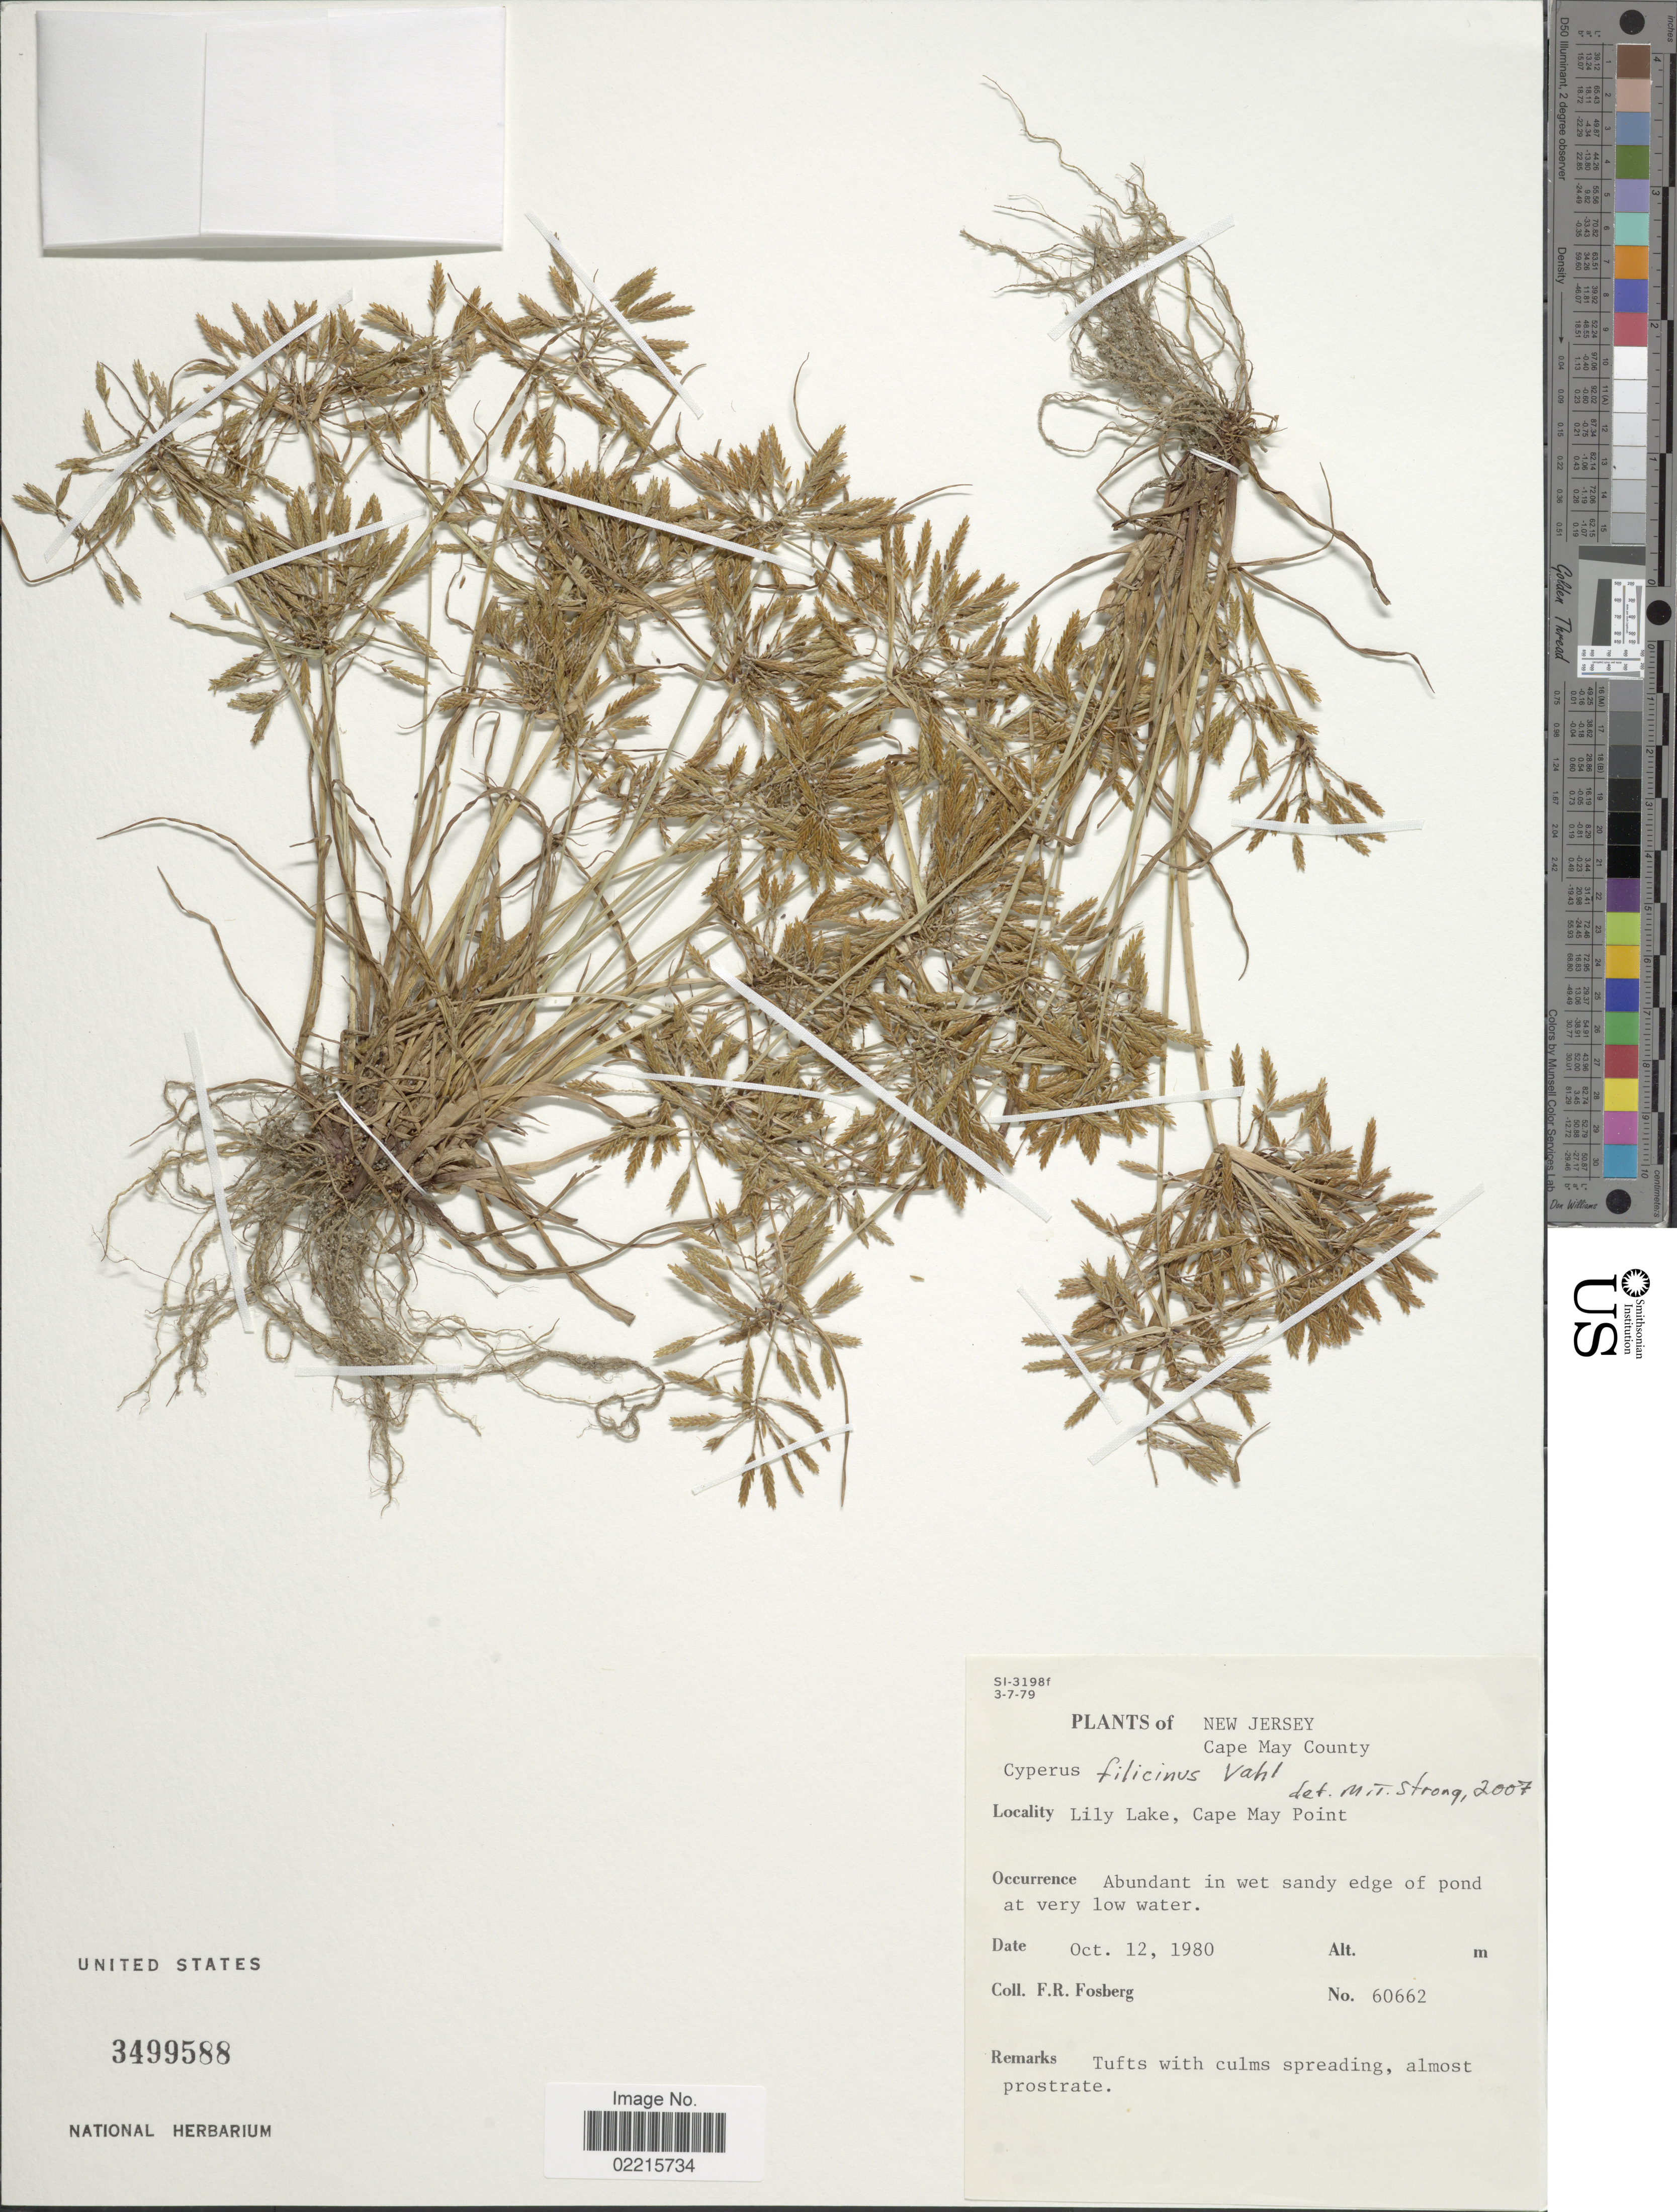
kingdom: Plantae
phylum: Tracheophyta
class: Liliopsida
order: Poales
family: Cyperaceae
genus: Cyperus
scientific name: Cyperus filicinus Vahl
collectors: F. R. Fosberg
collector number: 60662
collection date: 1980-10-12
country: United States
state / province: New Jersey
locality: Cape May County, Lily Lake, Cape May Point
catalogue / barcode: US 3499588